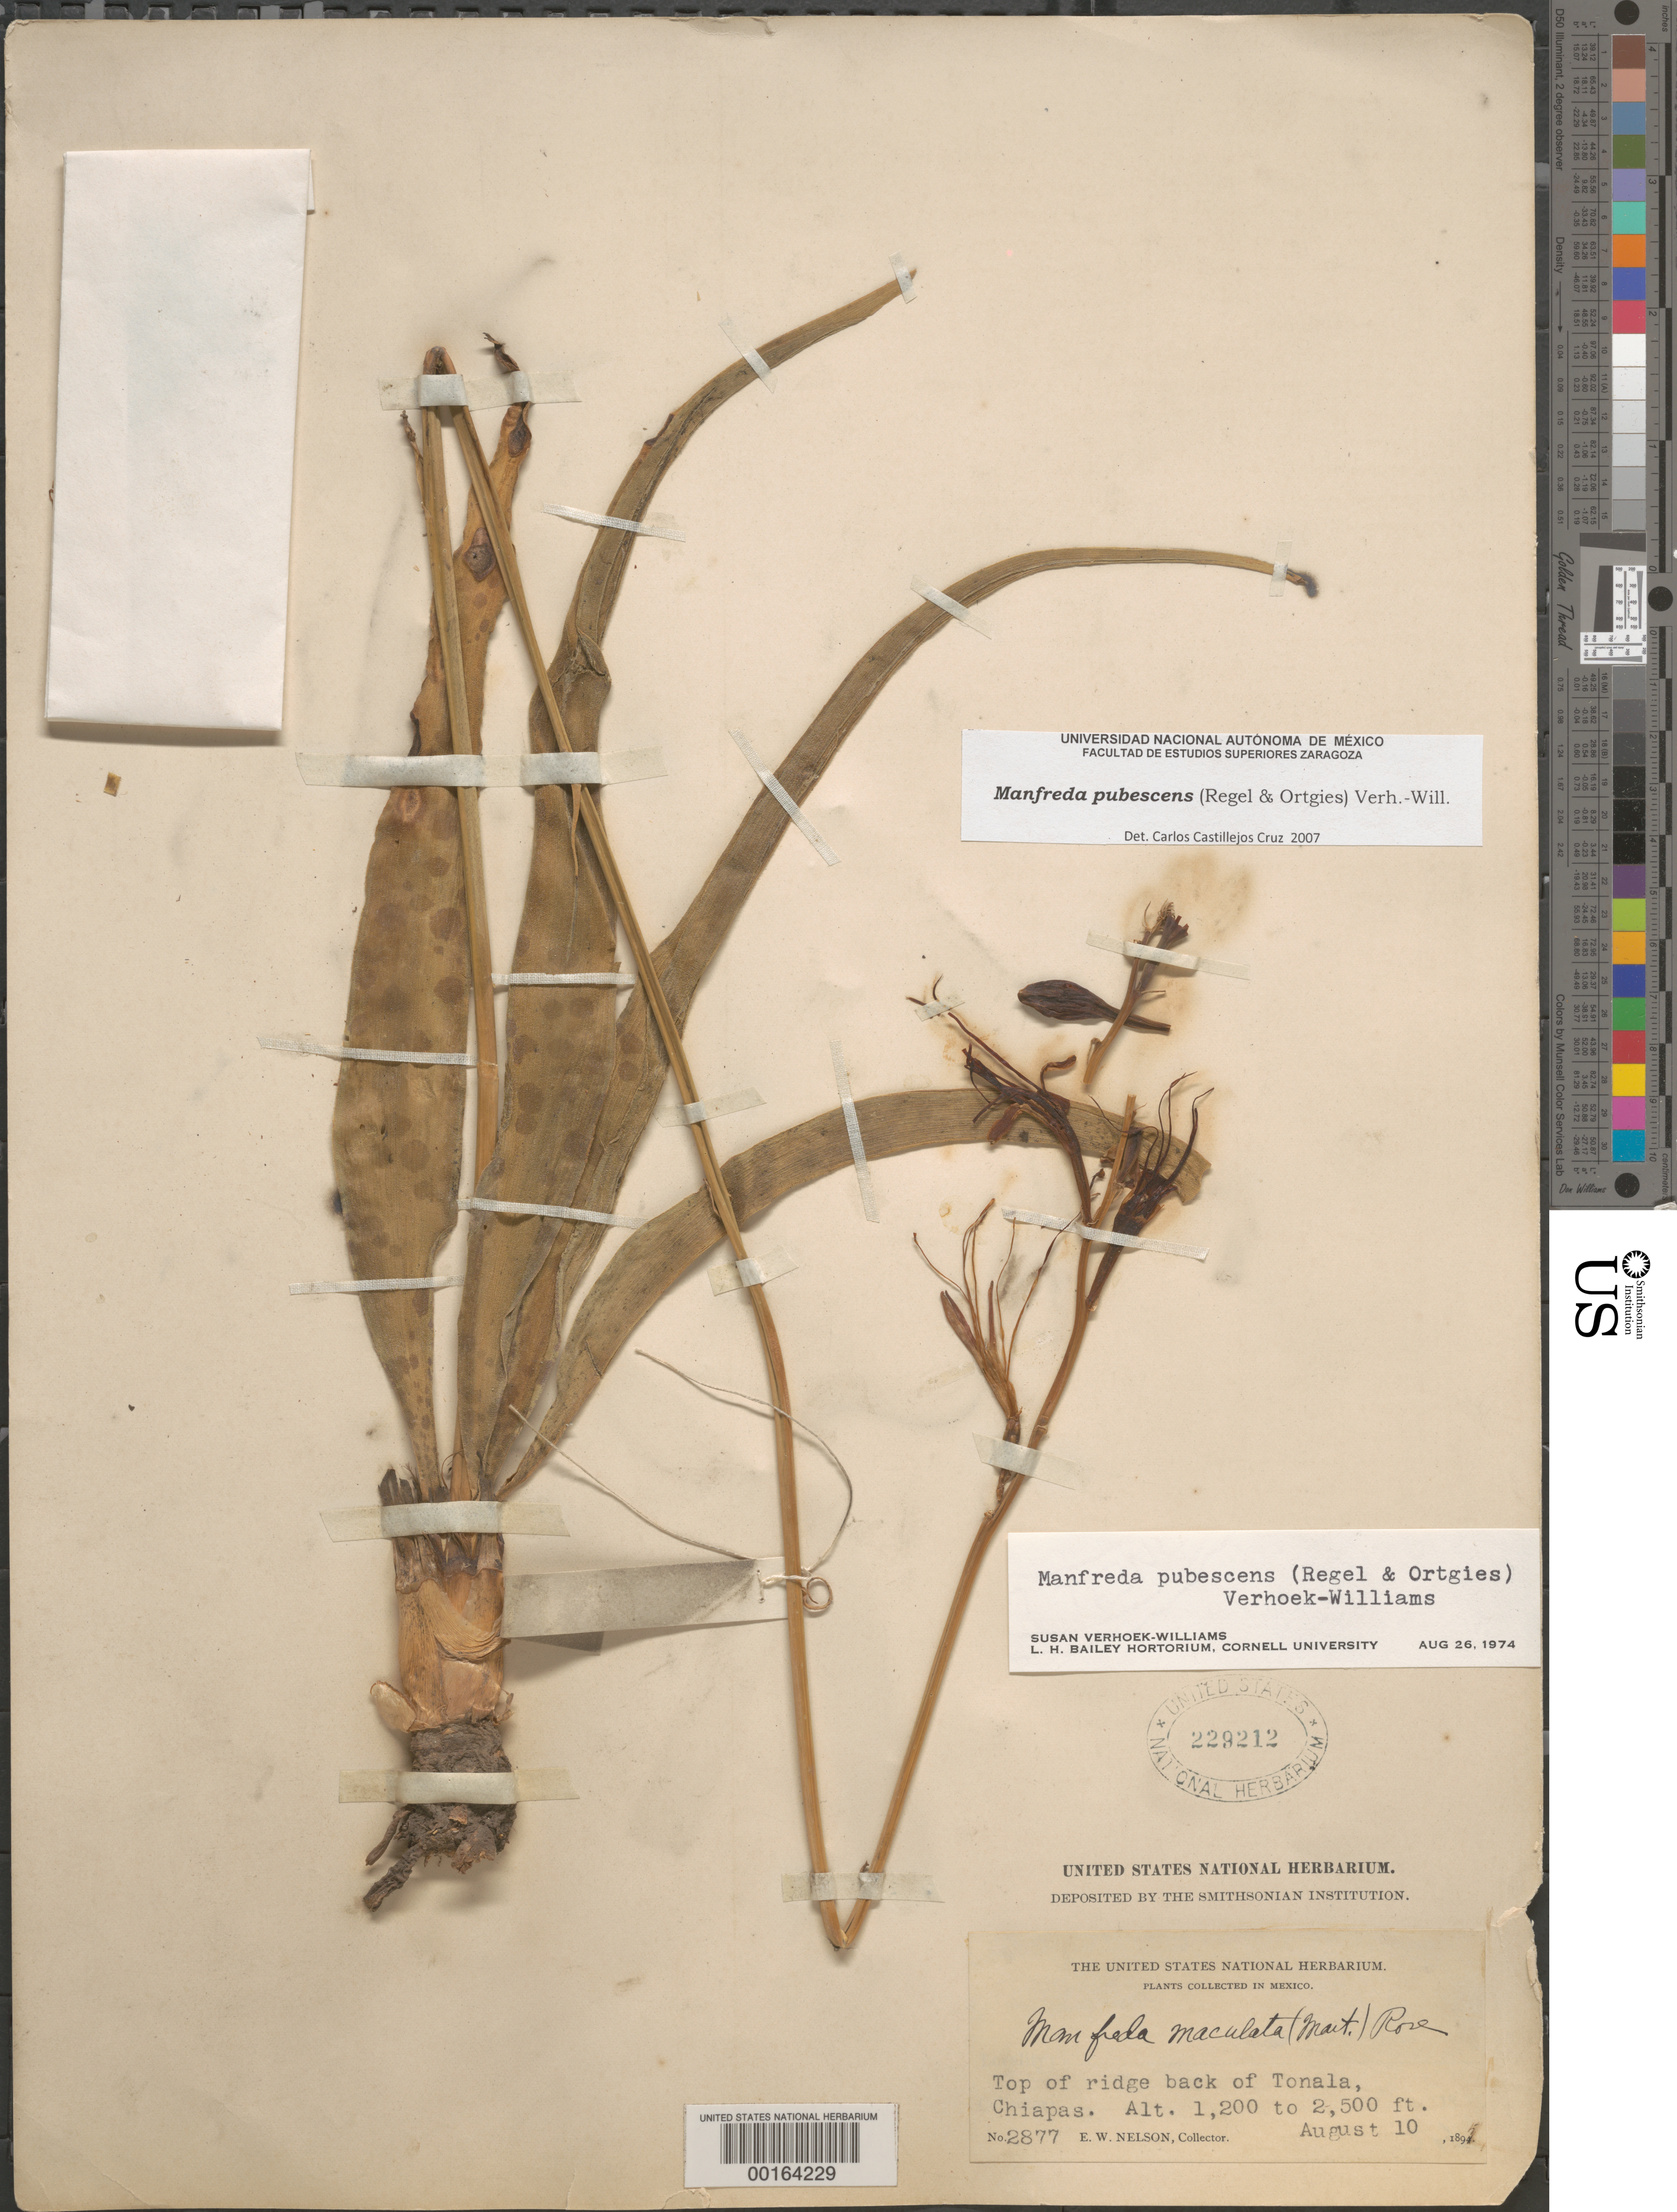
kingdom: Plantae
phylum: Tracheophyta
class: Liliopsida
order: Asparagales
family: Asparagaceae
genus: Manfreda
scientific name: Manfreda rubescens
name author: Rose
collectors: E. W. Nelson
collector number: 2877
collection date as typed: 10 Aug 1895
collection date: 1895-08-10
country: Mexico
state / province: Chiapas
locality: Top of ridge back of Tonala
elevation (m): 366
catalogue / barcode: US 229212